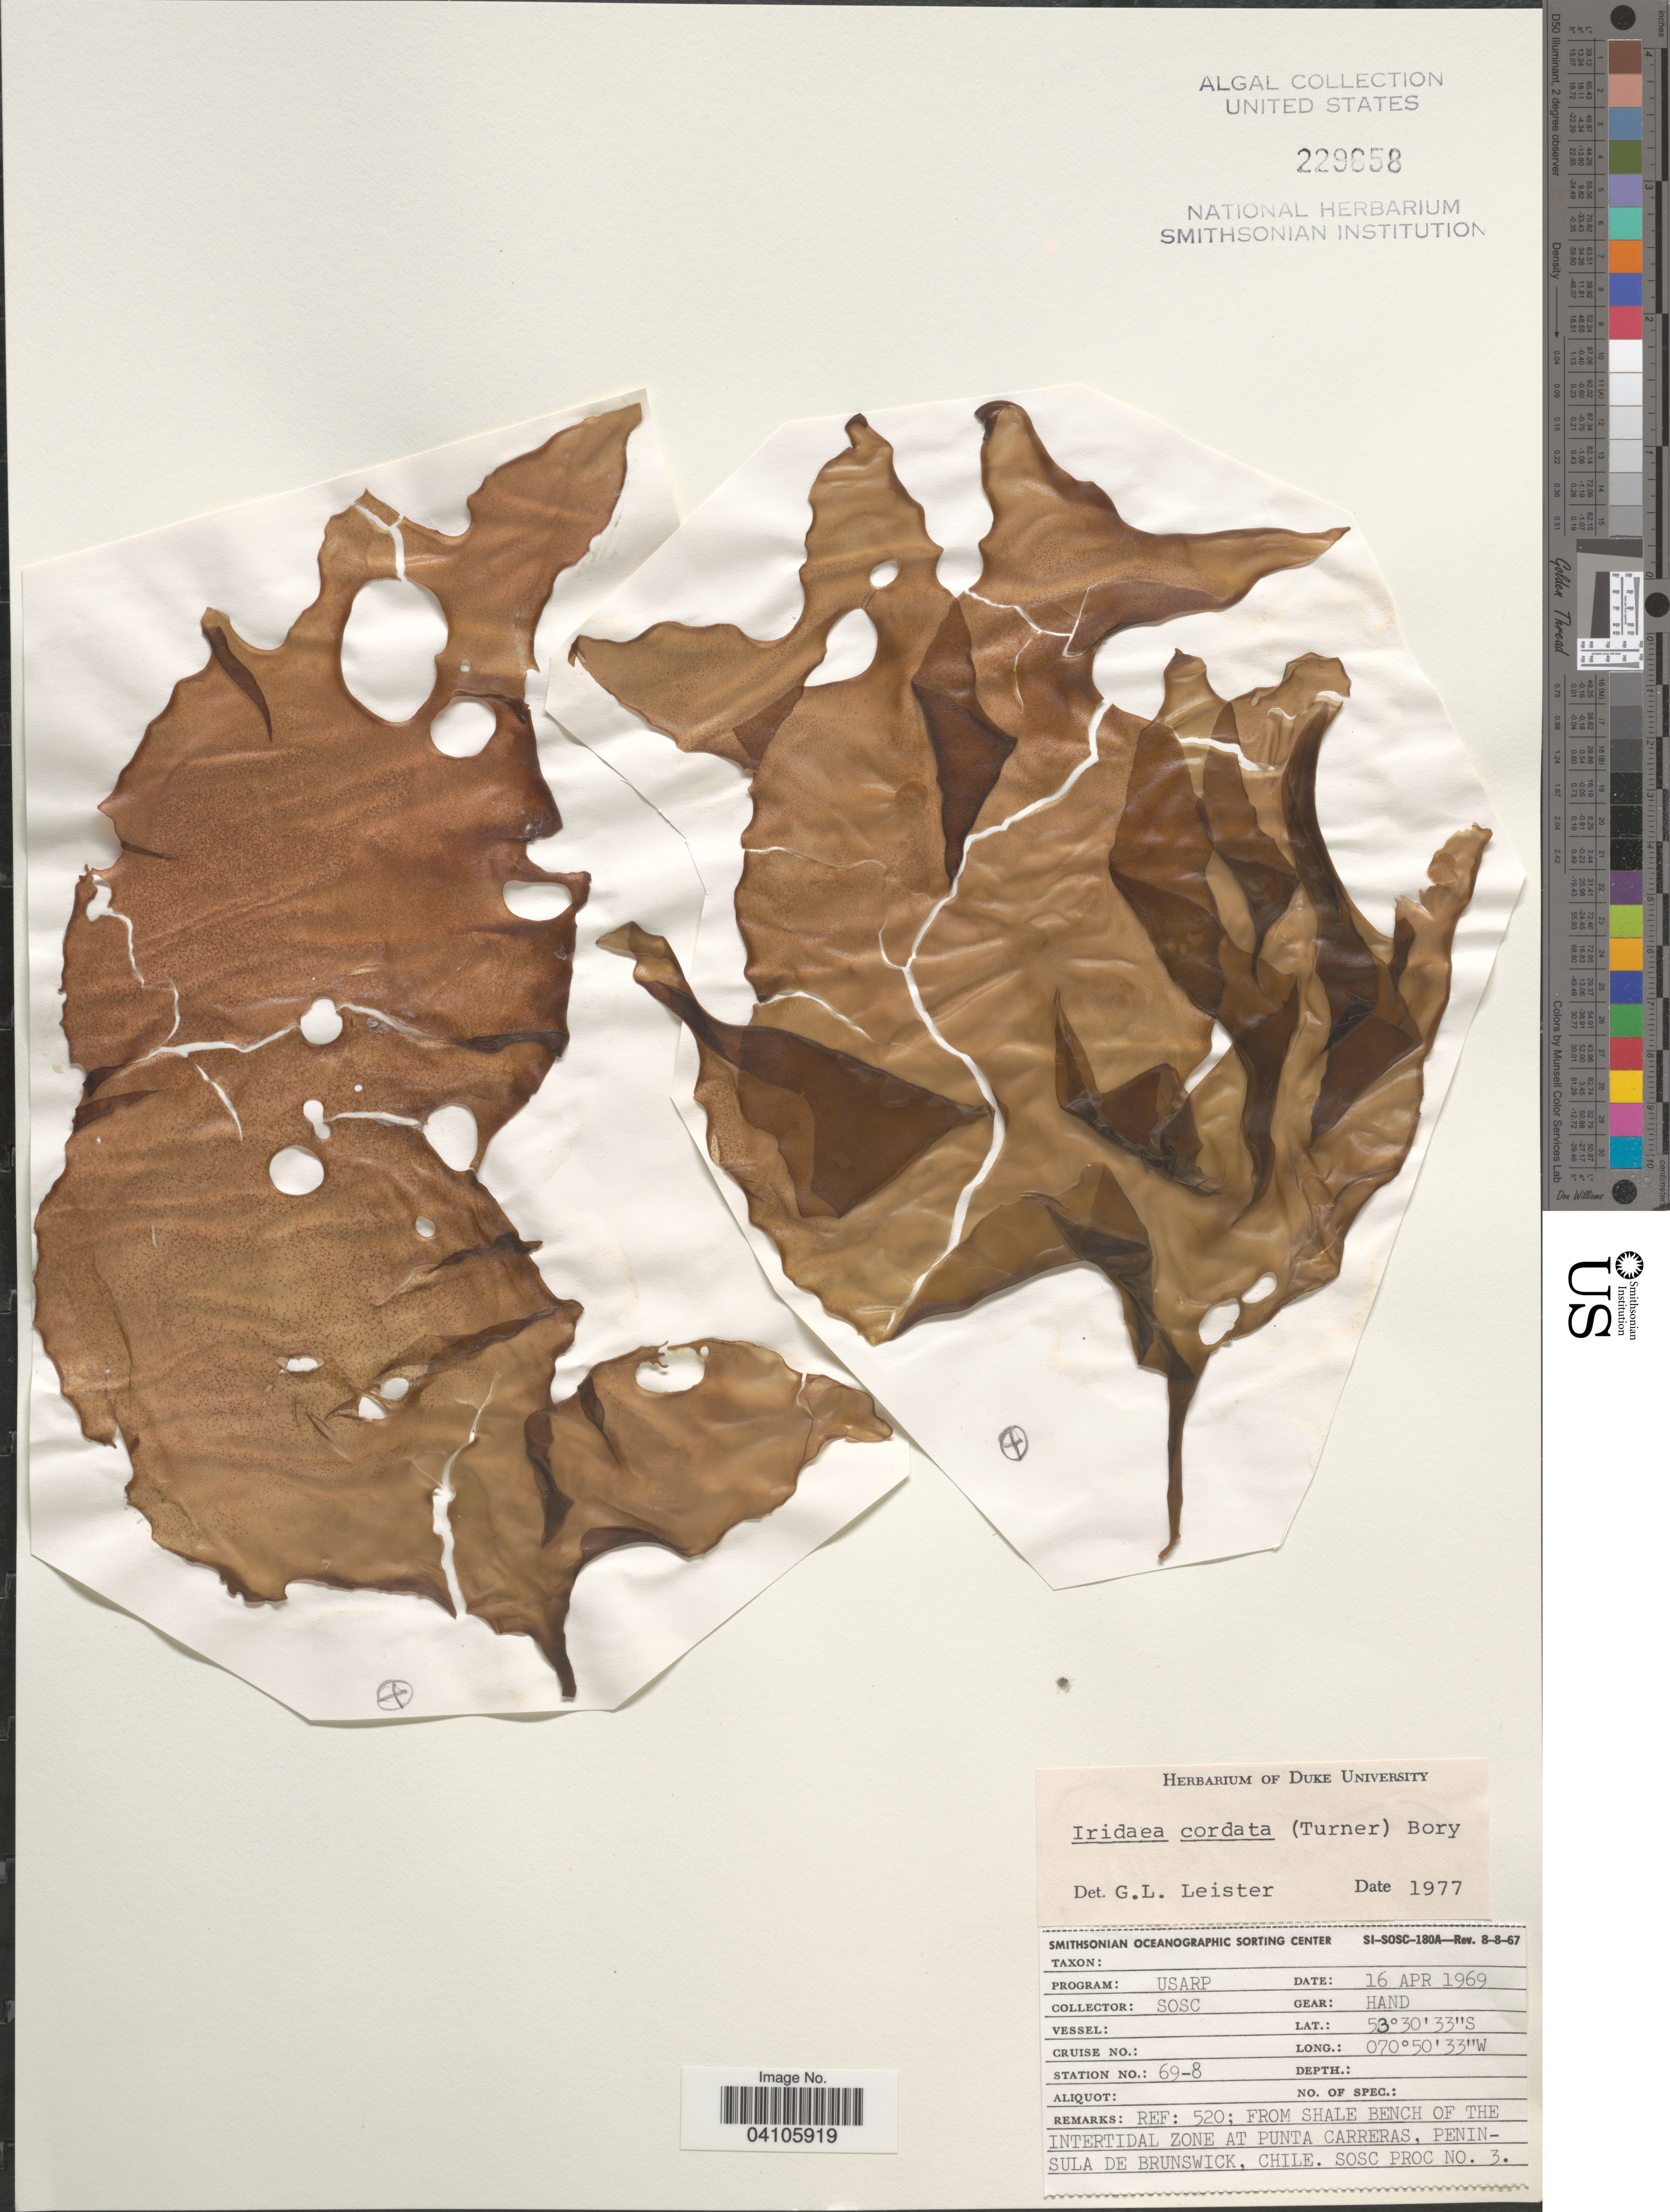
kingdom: Plantae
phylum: Rhodophyta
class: Florideophyceae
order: Gigartinales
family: Gigartinaceae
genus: Iridaea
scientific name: Iridaea cordata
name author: (Turner) Bory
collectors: S. O. S. C.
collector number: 3?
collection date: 1969-04-16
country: Chile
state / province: Magallanes y de la Antártica Chilena (XII)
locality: From shale bench of the Intertidal Zone at Punta Carreras, Peninsula de Brunswick. USARP. Station no.: 69-8.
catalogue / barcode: US 229658